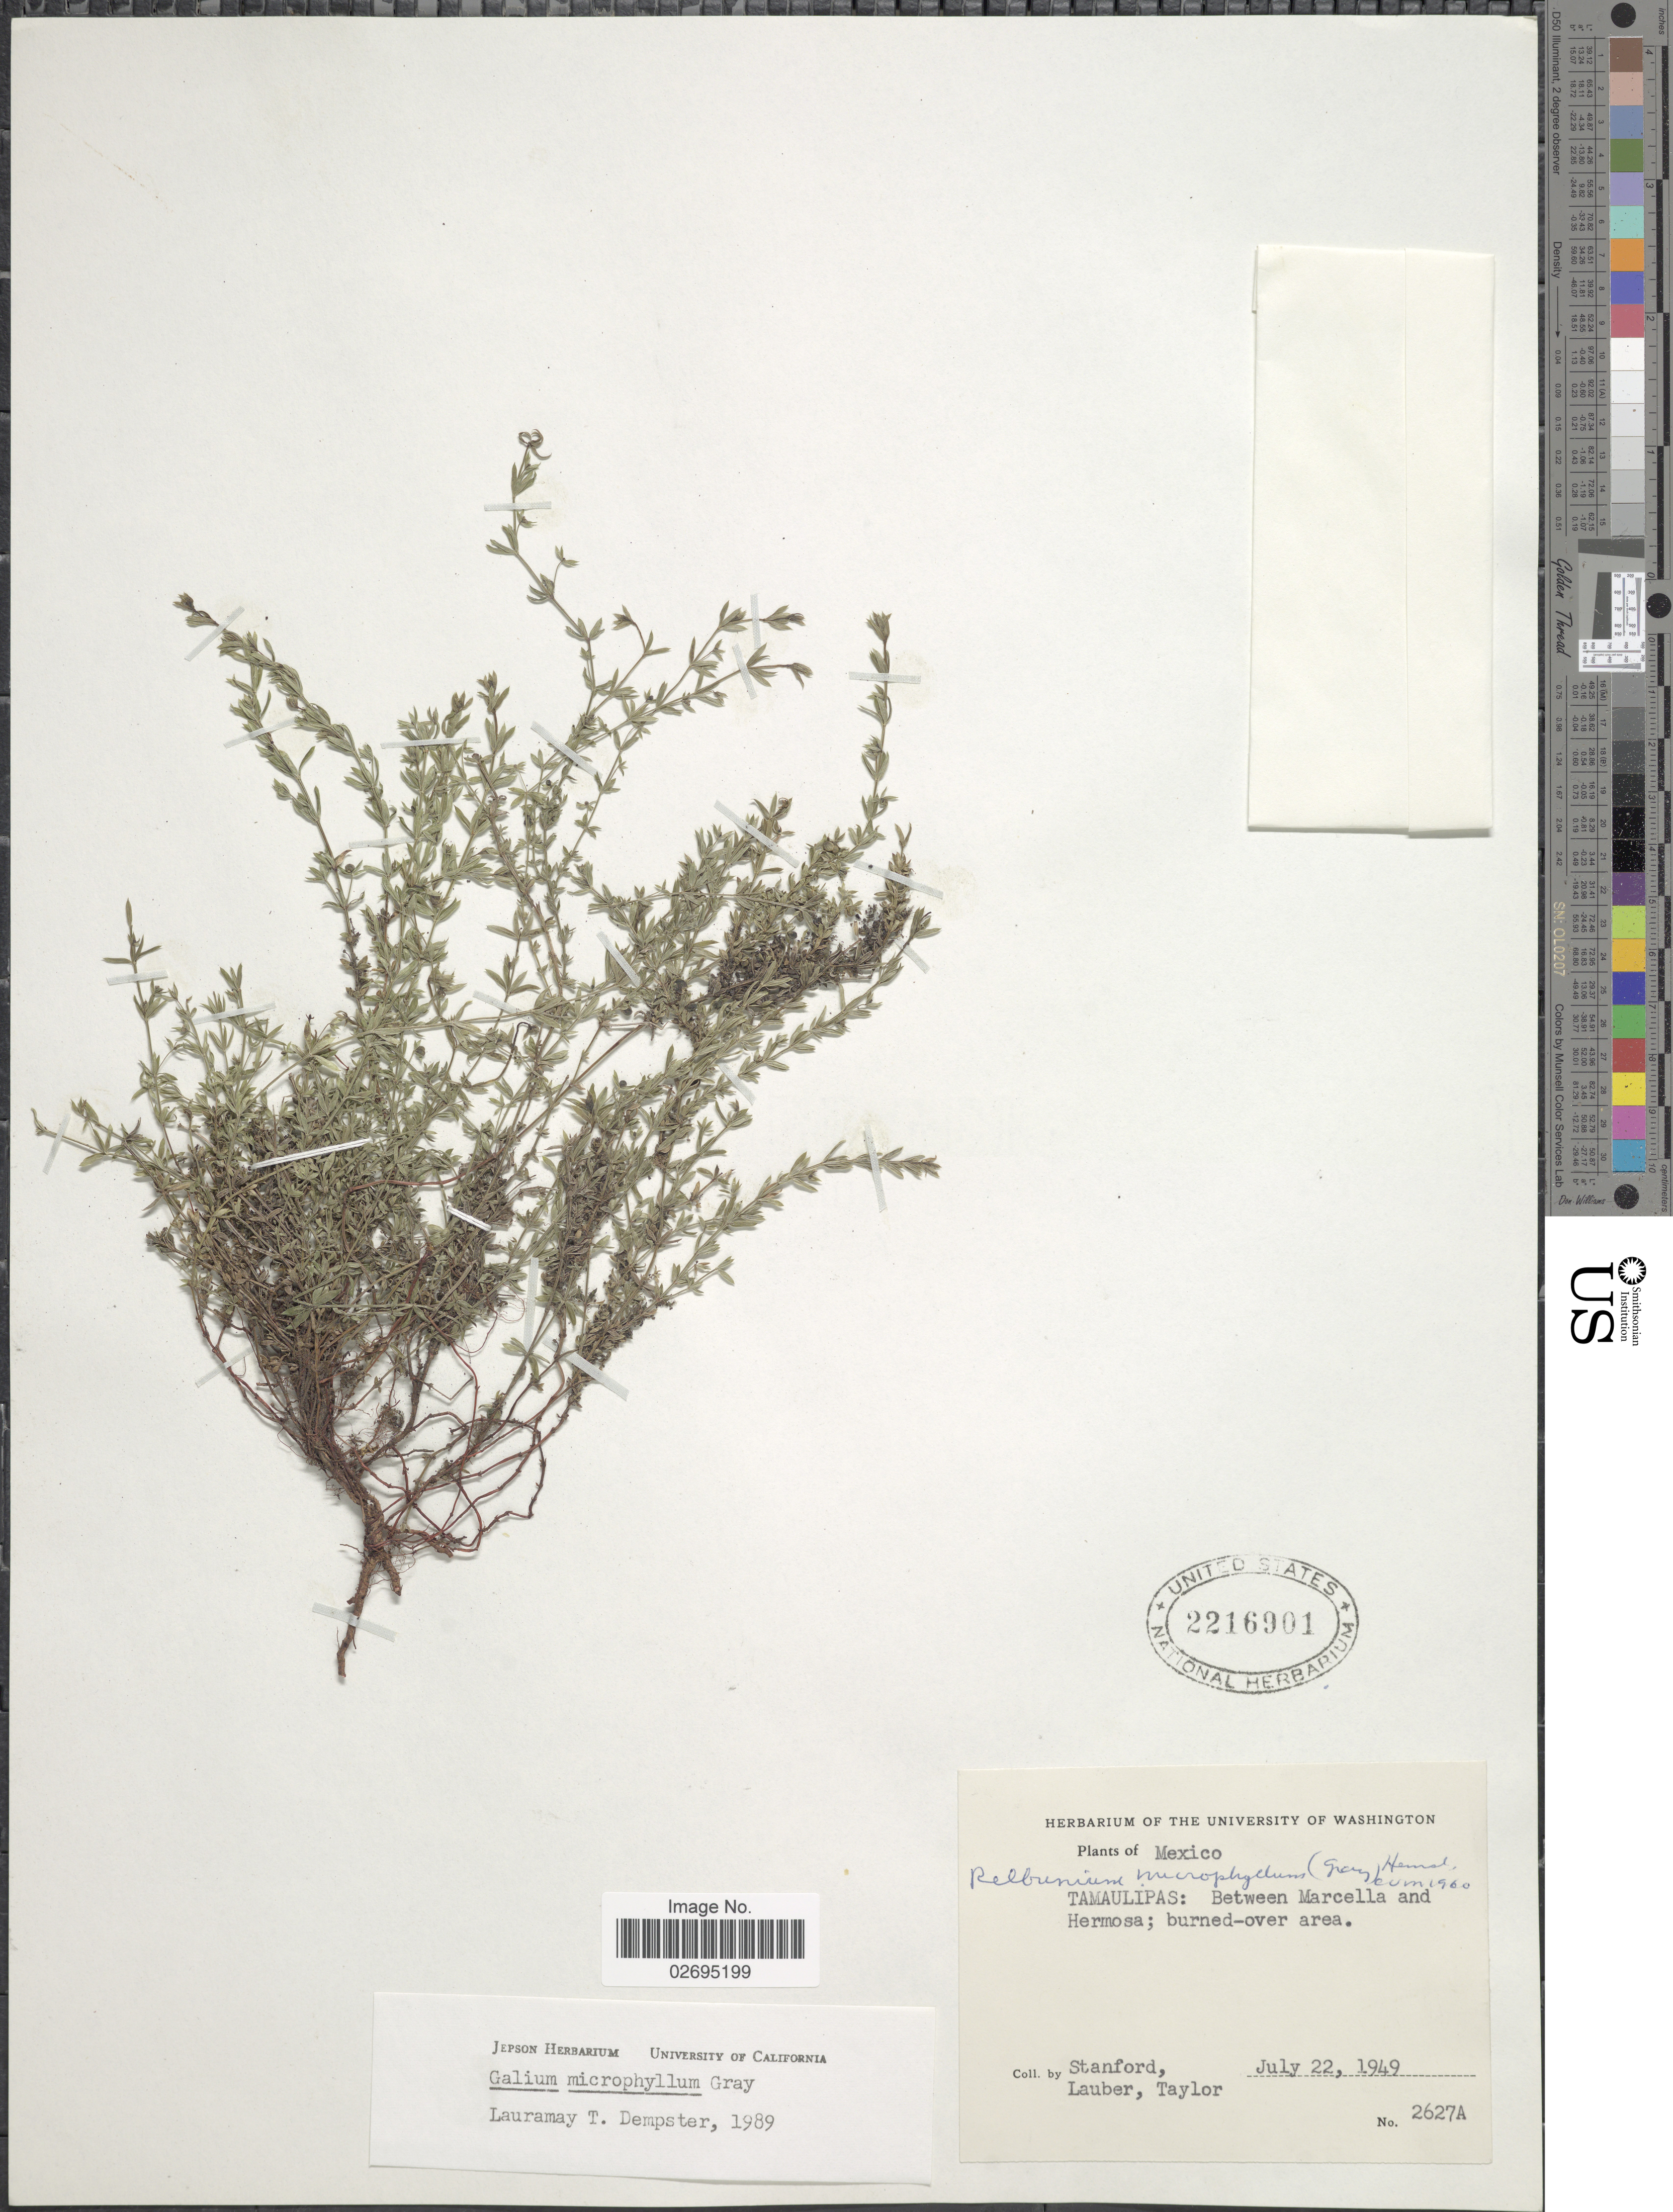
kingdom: Plantae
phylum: Tracheophyta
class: Magnoliopsida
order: Gentianales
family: Rubiaceae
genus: Galium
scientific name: Galium microphyllum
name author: A. Gray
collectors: -. Stanford, Lauber, -- & -- Taylor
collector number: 2627A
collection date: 1949-07-22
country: Mexico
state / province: Tamaulipas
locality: Between Marcella and Hermosa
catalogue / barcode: US 2216901